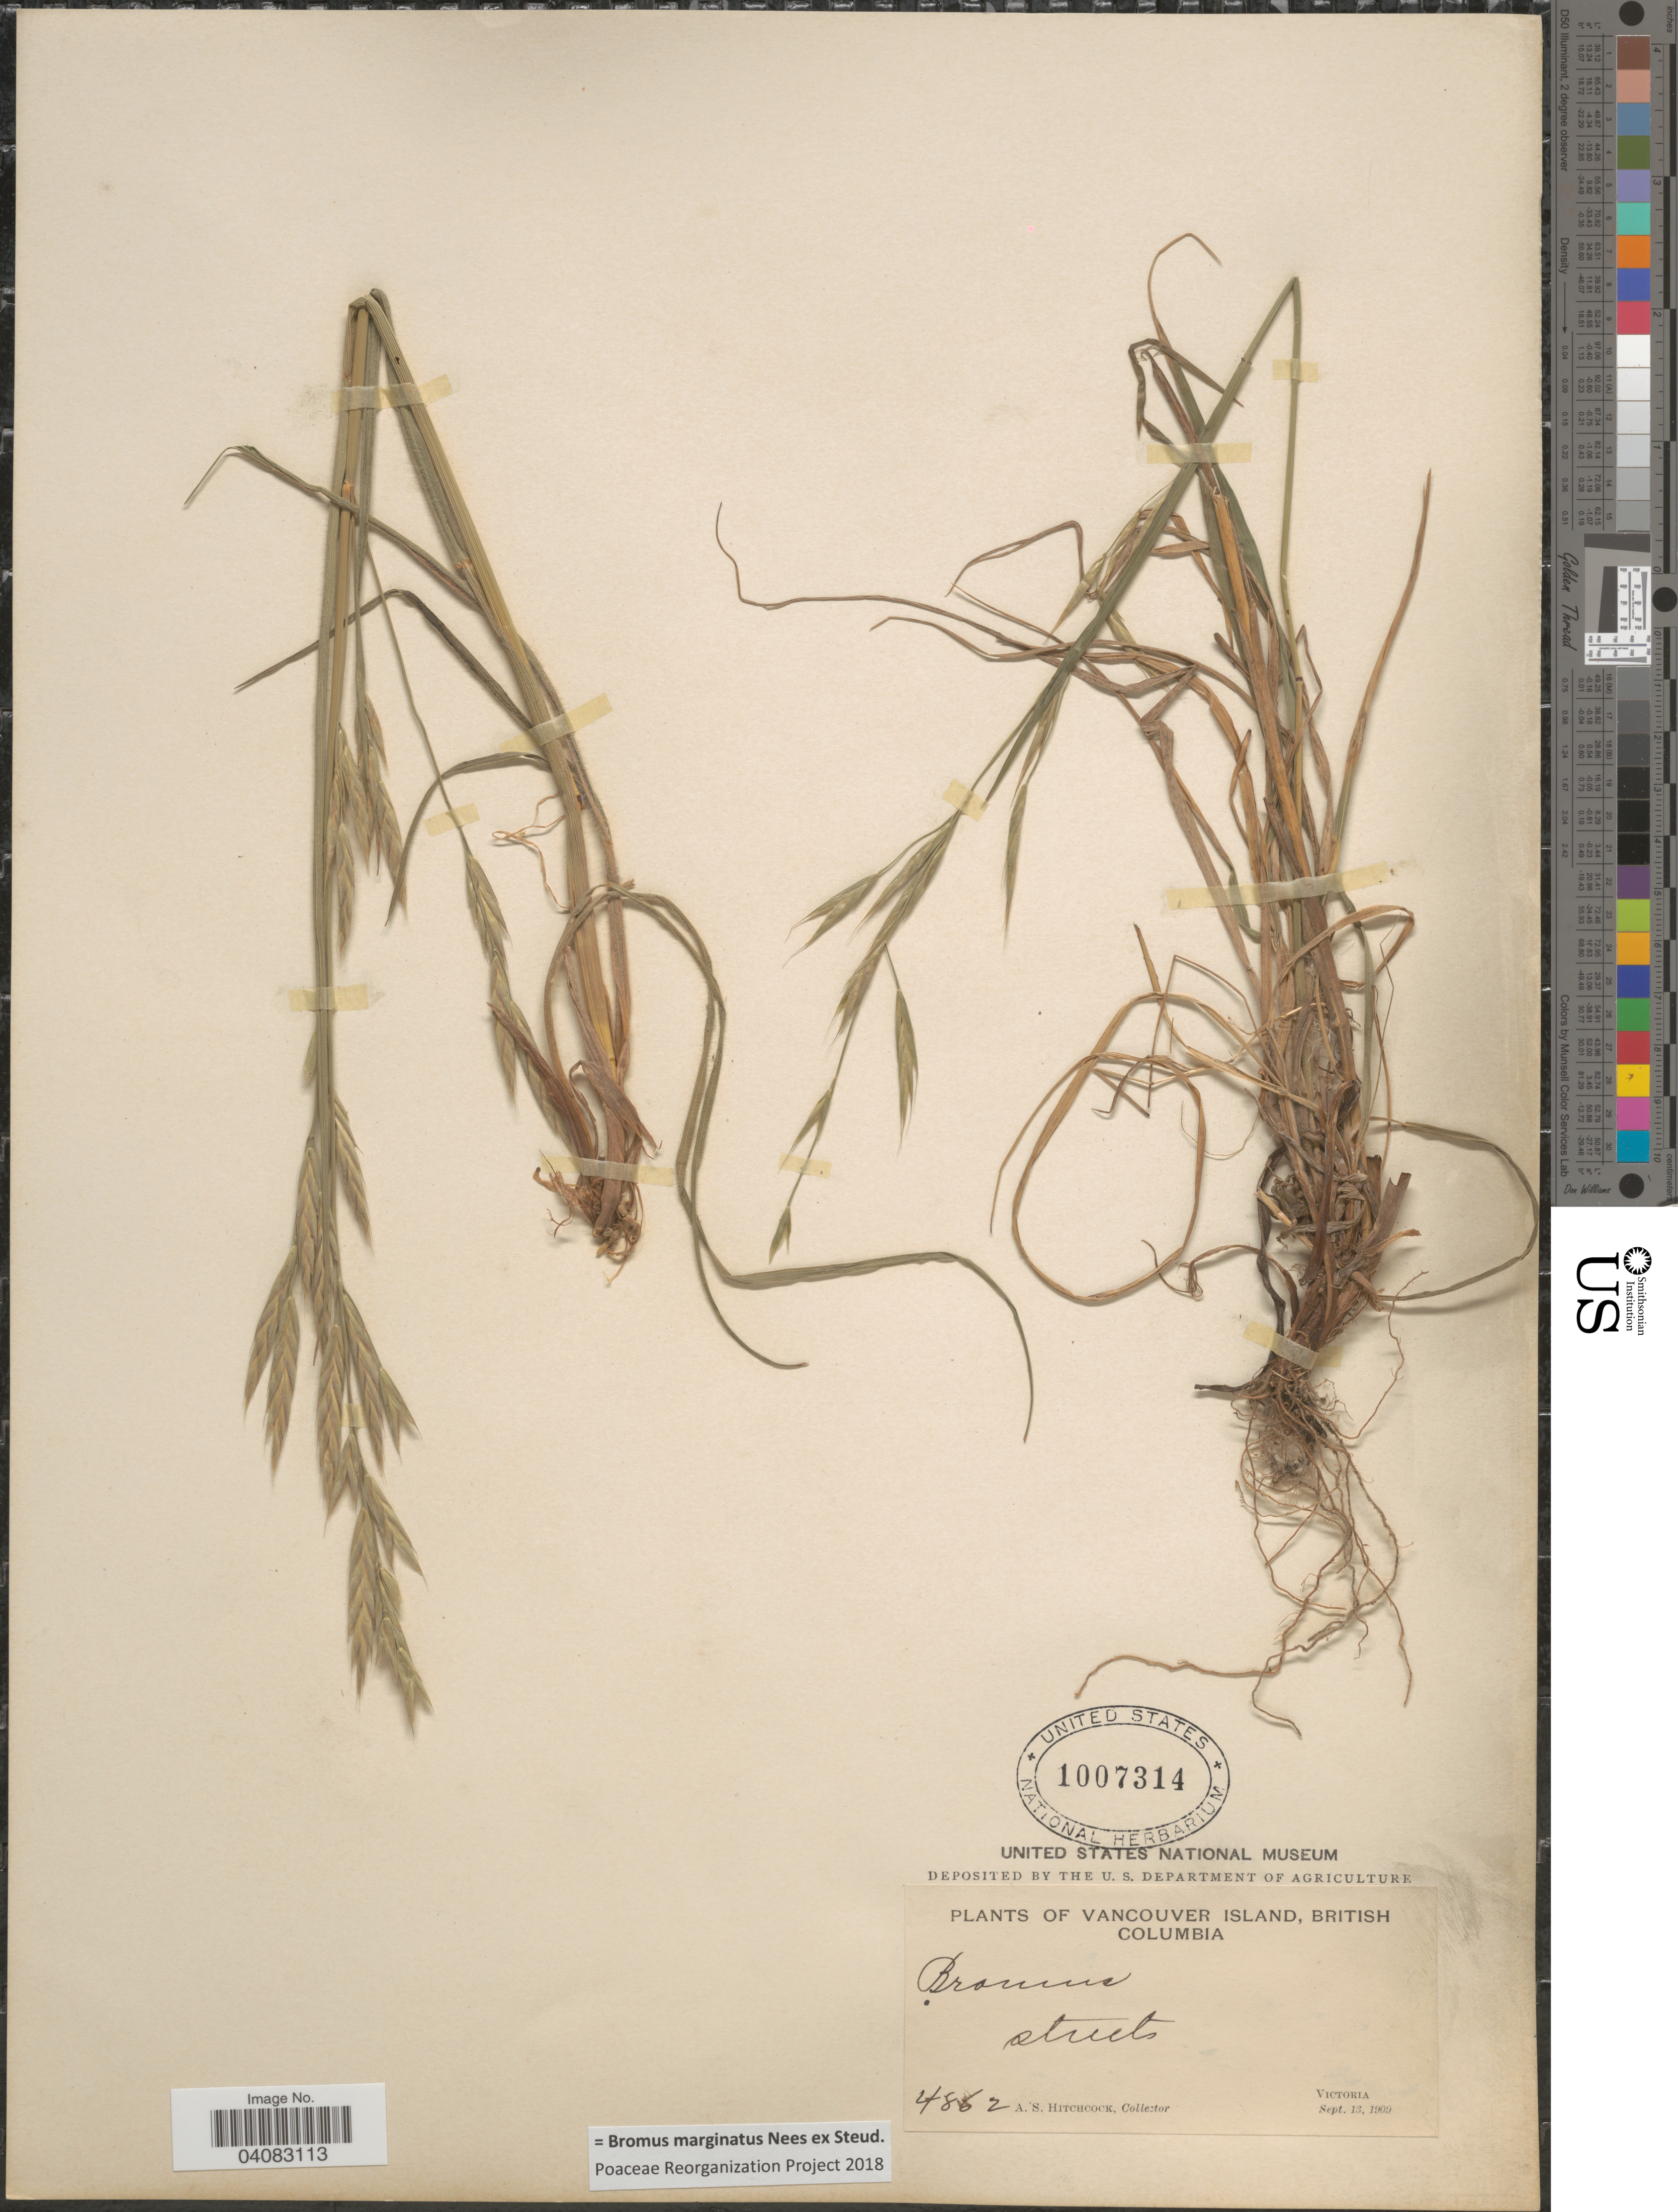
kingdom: Plantae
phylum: Tracheophyta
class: Liliopsida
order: Poales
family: Poaceae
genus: Bromus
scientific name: Bromus marginatus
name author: Nees ex Steud.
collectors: A. S. Hitchcock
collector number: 4862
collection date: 1909-09-13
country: Canada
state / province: British Columbia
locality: Vancouver Island. Victoria.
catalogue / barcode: US 1007314